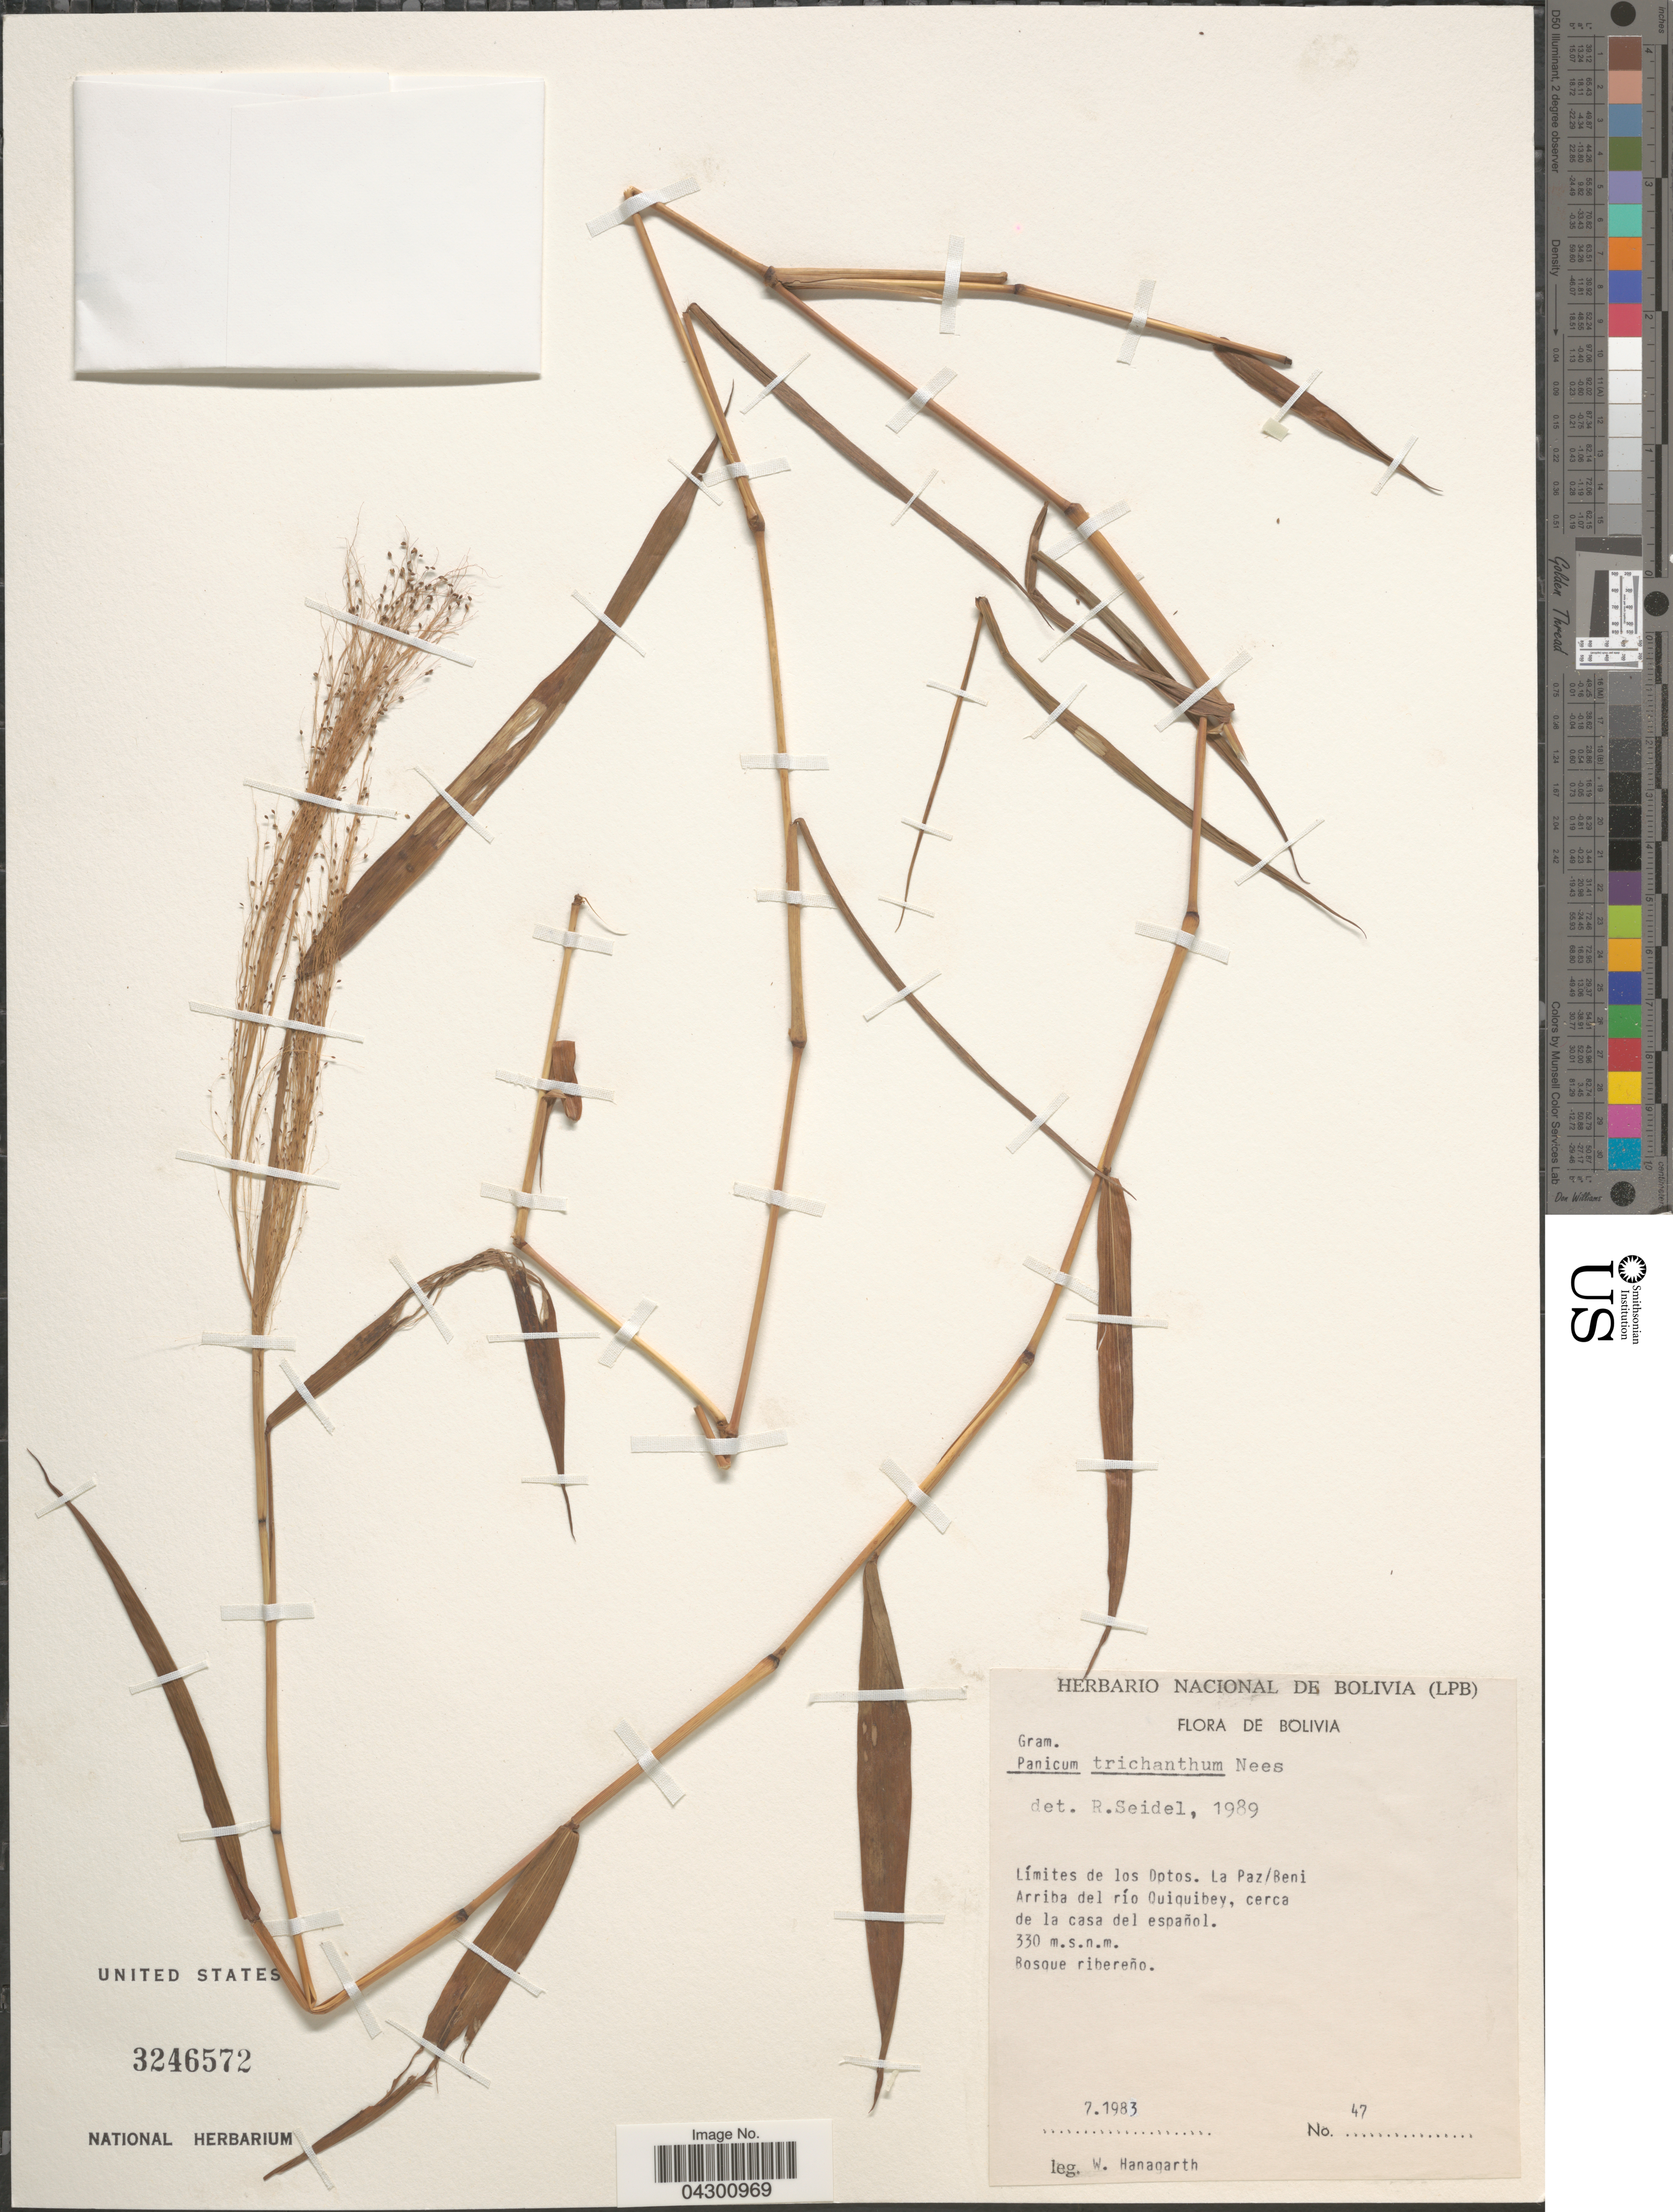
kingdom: Plantae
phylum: Tracheophyta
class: Liliopsida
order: Poales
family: Poaceae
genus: Panicum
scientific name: Panicum trichanthum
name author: Nees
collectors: W. Hanagarth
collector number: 47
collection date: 1983-07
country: Bolivia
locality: Límites de los Dptos. La Paz/Beni. Arriba del río Quiquibey, cerca de la casa del español.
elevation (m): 330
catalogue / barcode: US 3246572